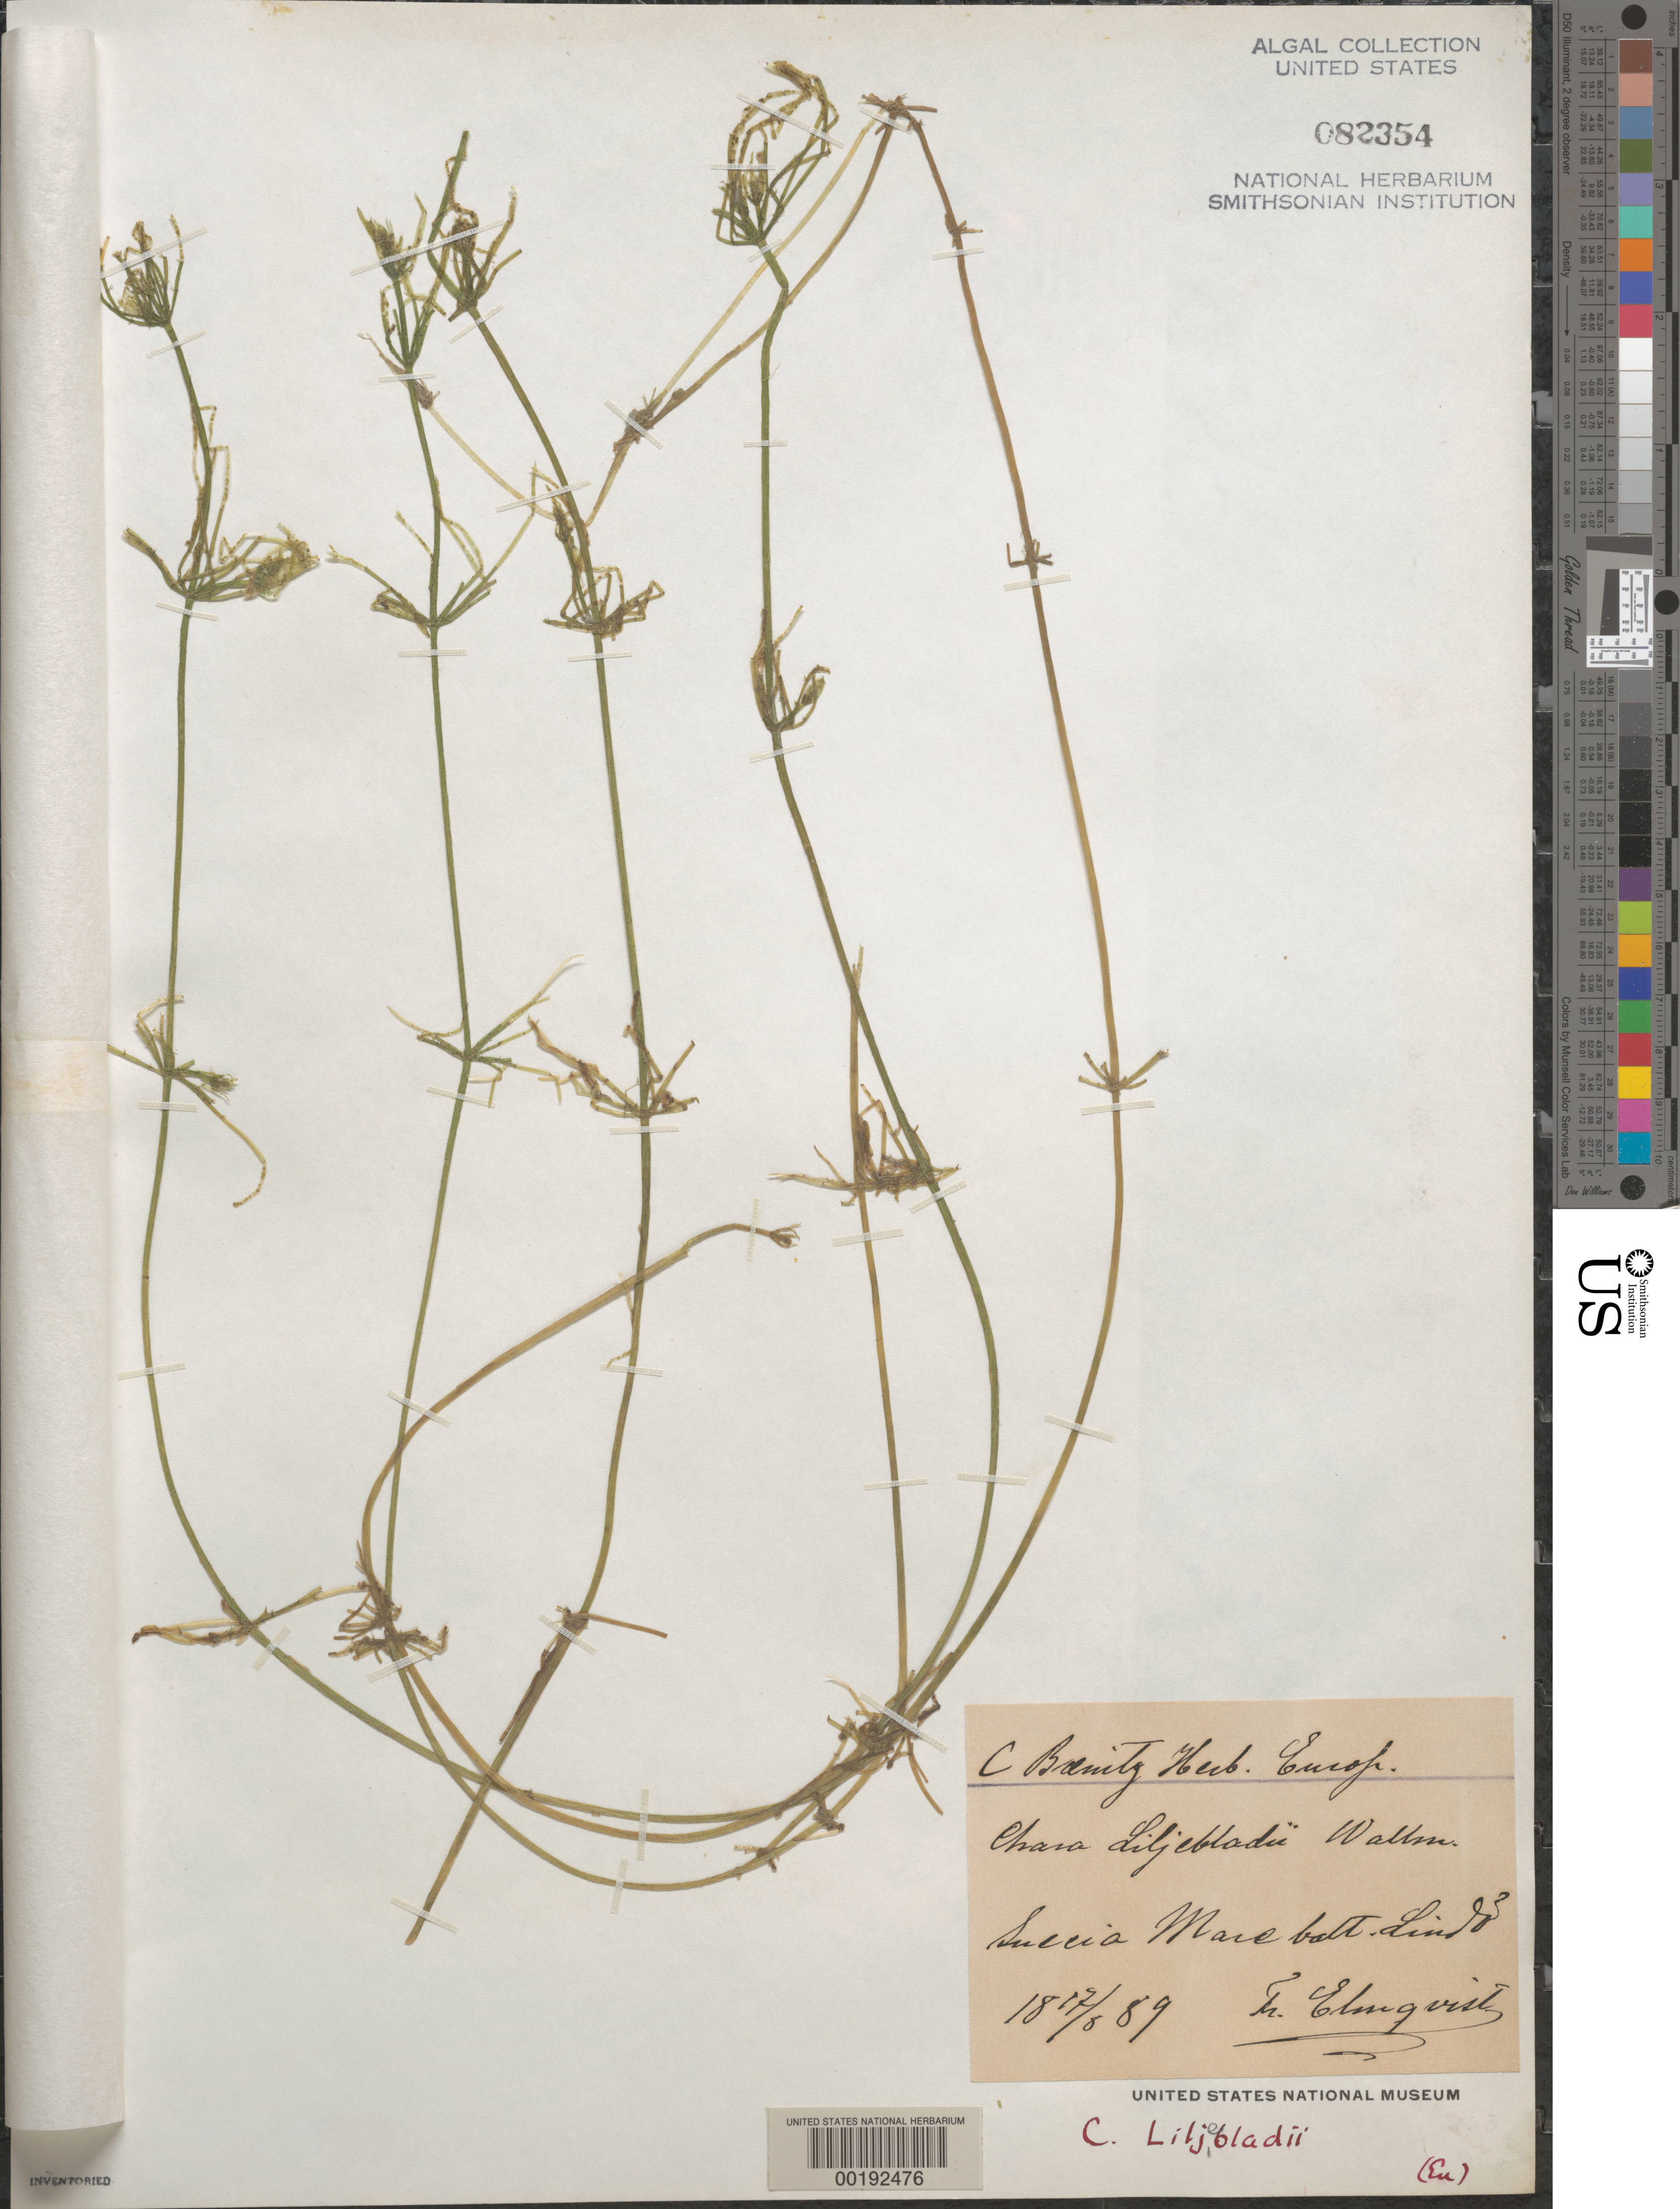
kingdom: Plantae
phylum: Charophyta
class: Charophyceae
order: Charales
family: Characeae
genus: Chara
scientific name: Chara baltica f. liljebladii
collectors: C. Elmquist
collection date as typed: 17 Aug 1889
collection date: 1889-08-17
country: Sweden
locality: Lindo, baltic sea (mare balt.)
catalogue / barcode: US 82354